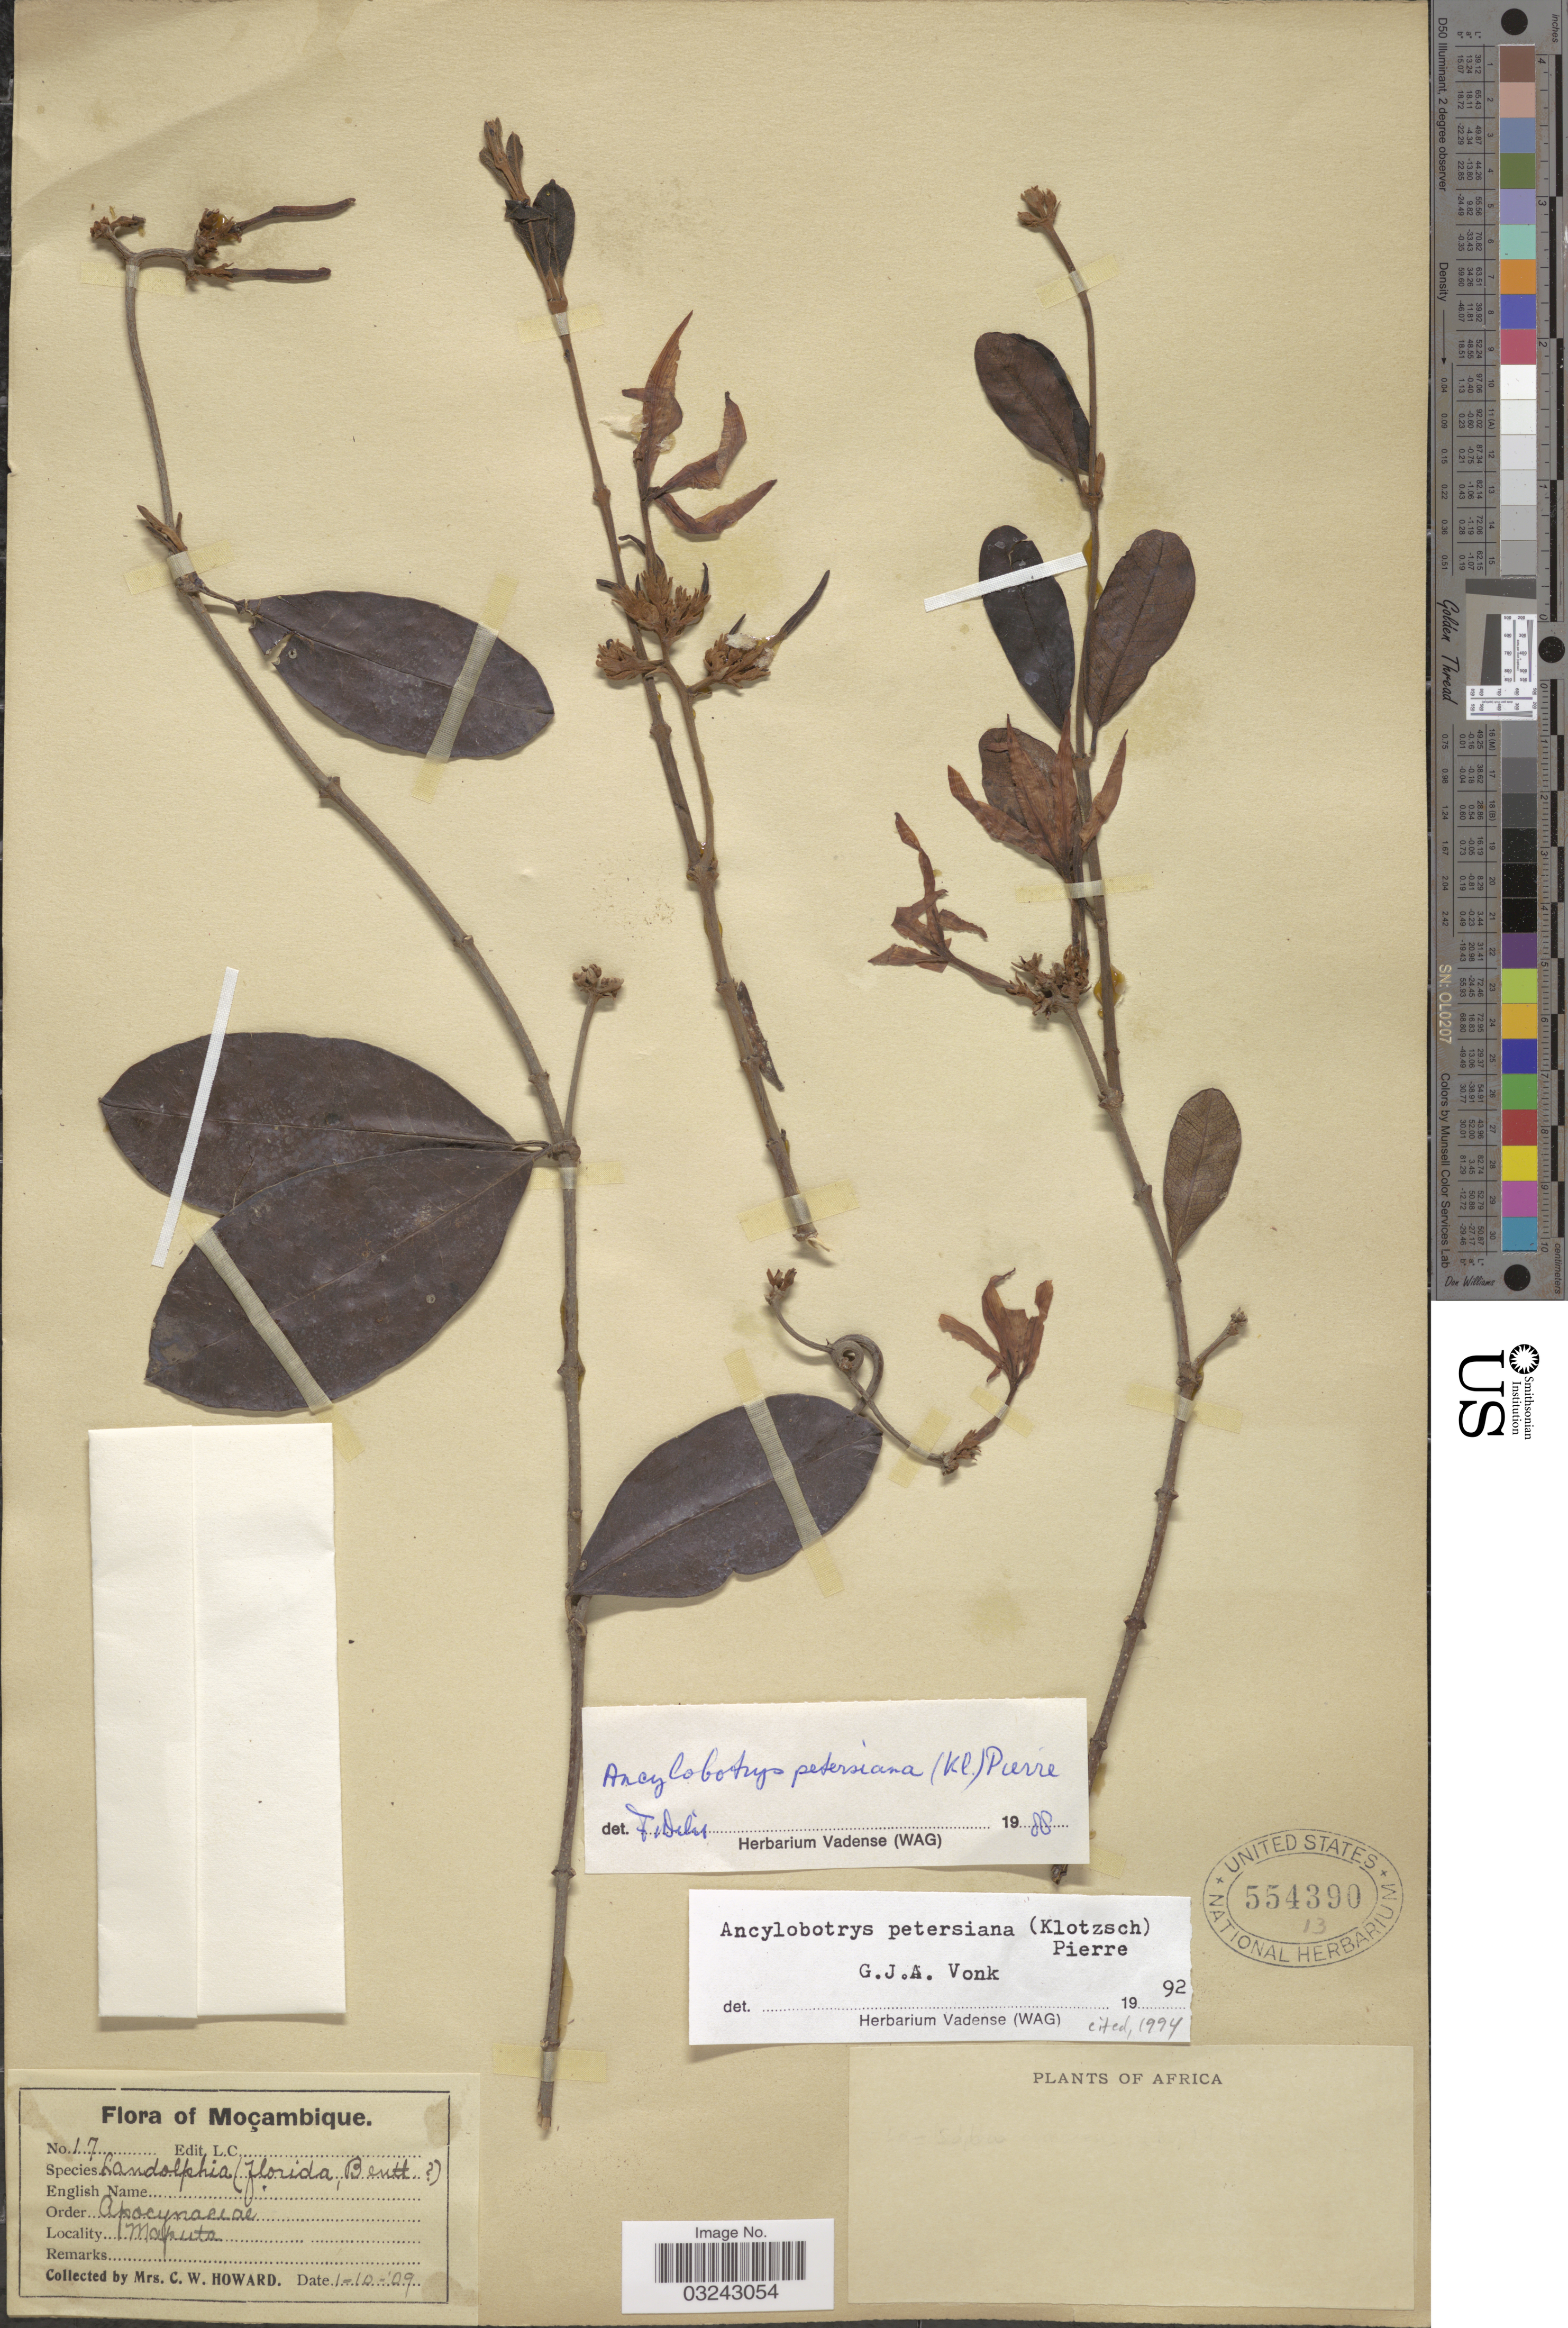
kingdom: Plantae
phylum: Tracheophyta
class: Magnoliopsida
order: Gentianales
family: Apocynaceae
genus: Ancylobothrys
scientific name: Ancylobothrys petersiana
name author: (Klotzsch) Pierre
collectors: C. W. Howard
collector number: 17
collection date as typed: Transcribed d/m/y: 1/10/9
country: Mozambique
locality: Moçambique, Maputo.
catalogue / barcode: US 554390